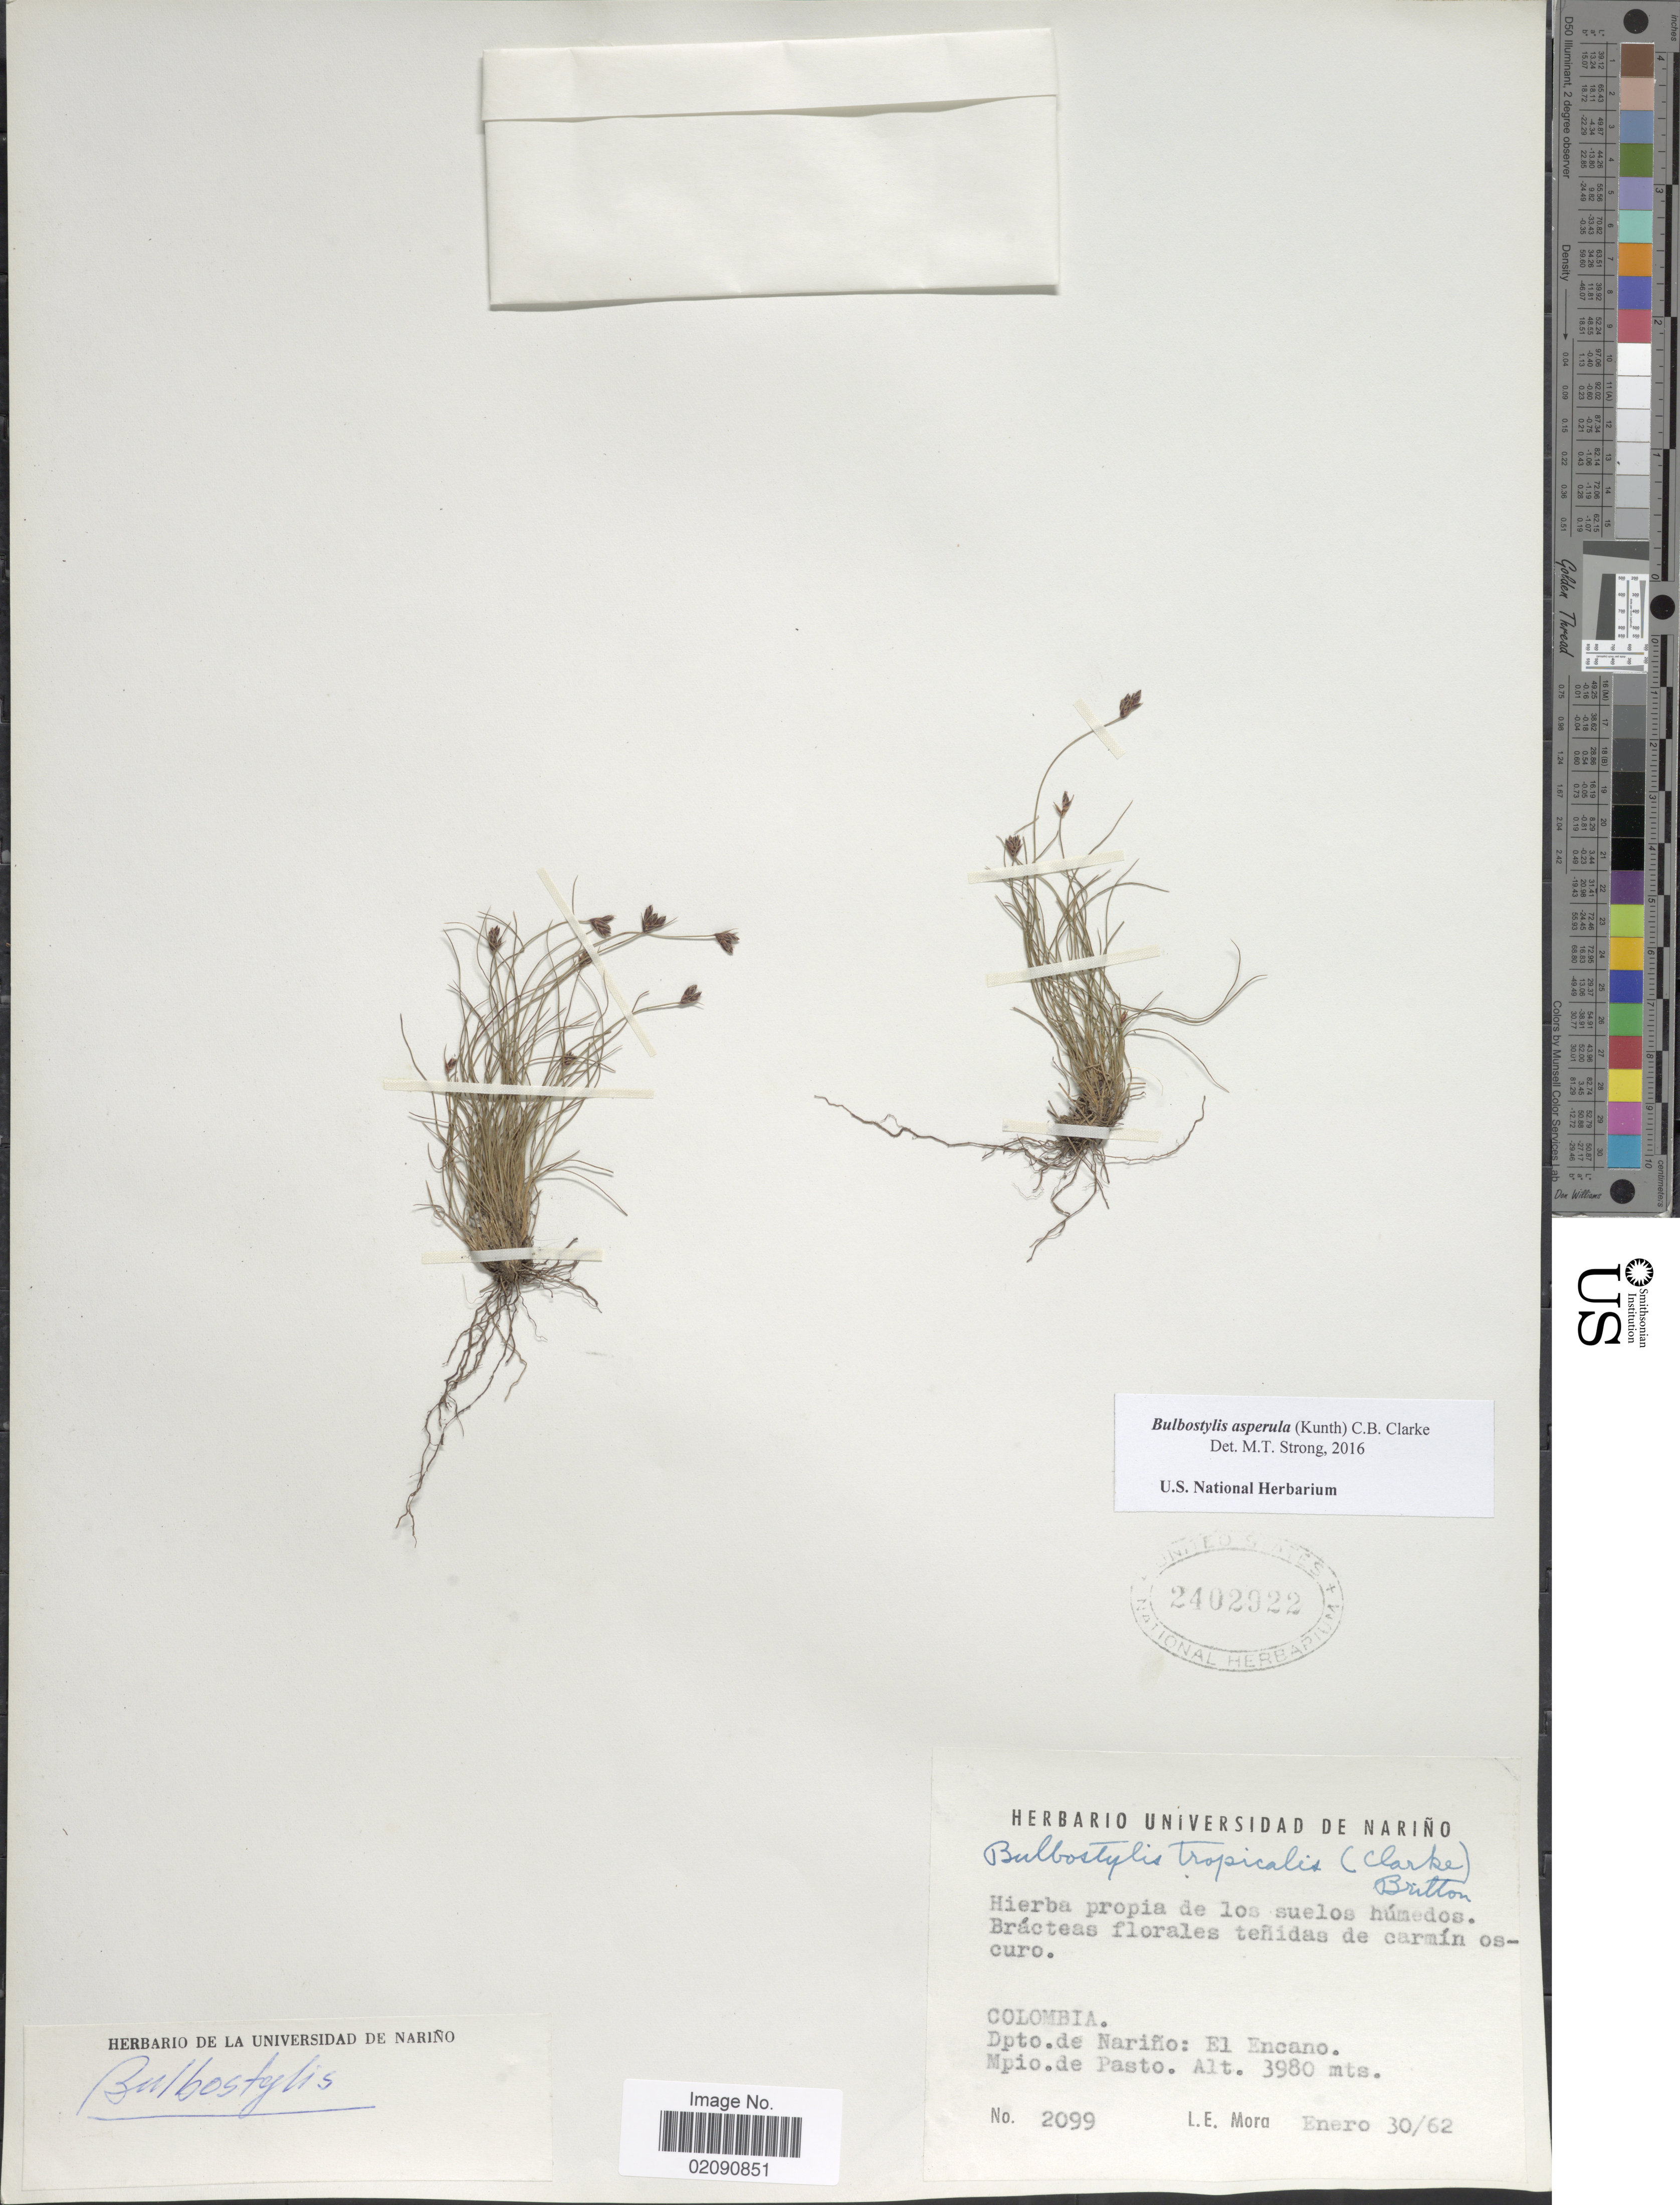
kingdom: Plantae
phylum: Tracheophyta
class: Liliopsida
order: Poales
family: Cyperaceae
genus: Bulbostylis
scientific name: Bulbostylis asperula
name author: (Kunth) C.B. Clarke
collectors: L. Mora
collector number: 2099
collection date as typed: Transcribed d/m/y: 30/1/62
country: Colombia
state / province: Nariño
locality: El Encano, Mpio. de Pasto.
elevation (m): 3980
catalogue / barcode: US 2402922